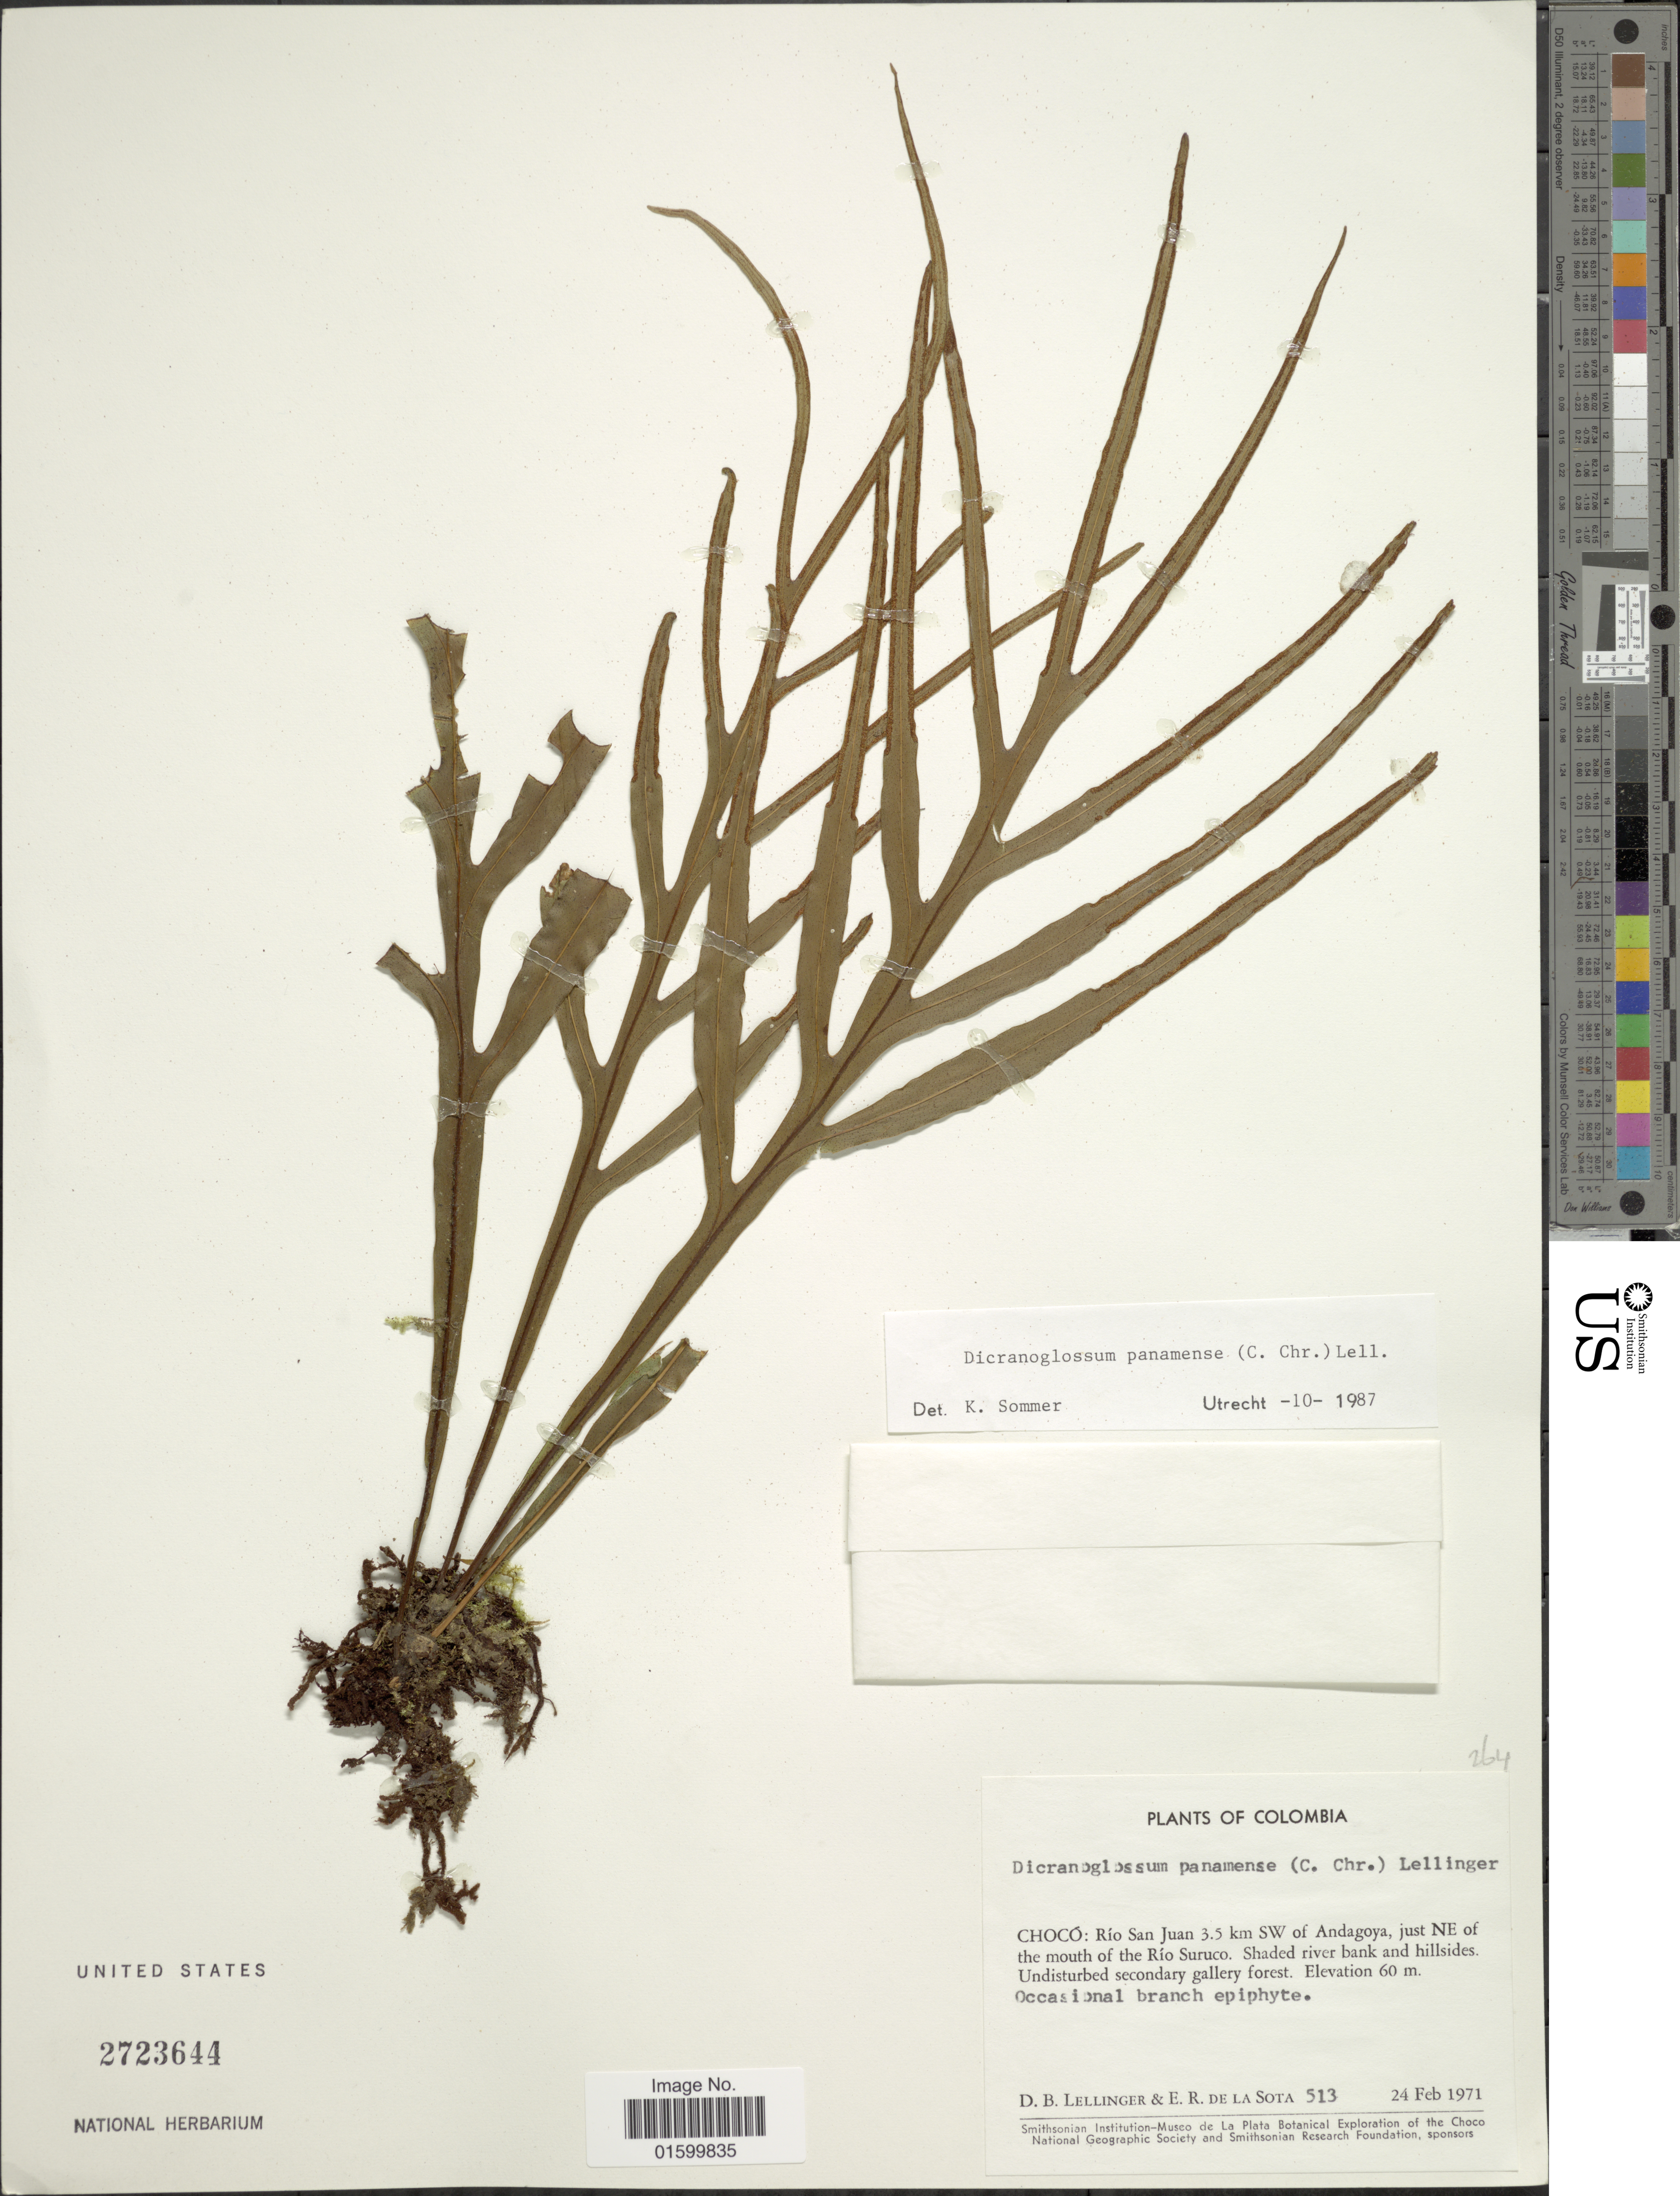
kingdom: Plantae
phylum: Tracheophyta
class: Polypodiopsida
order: Polypodiales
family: Polypodiaceae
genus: Pleopeltis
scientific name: Pleopeltis panamensis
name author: (Weath.) Pic. Serm.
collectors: D. B. Lellinger & E. R. de la Sota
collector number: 513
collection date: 1971-02-24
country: Colombia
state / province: Chocó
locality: Choco: Rio San Juan 3.5 km SW of Andagoya, just NE of the mouth of the Rio Suruco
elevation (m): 60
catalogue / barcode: US 2723644